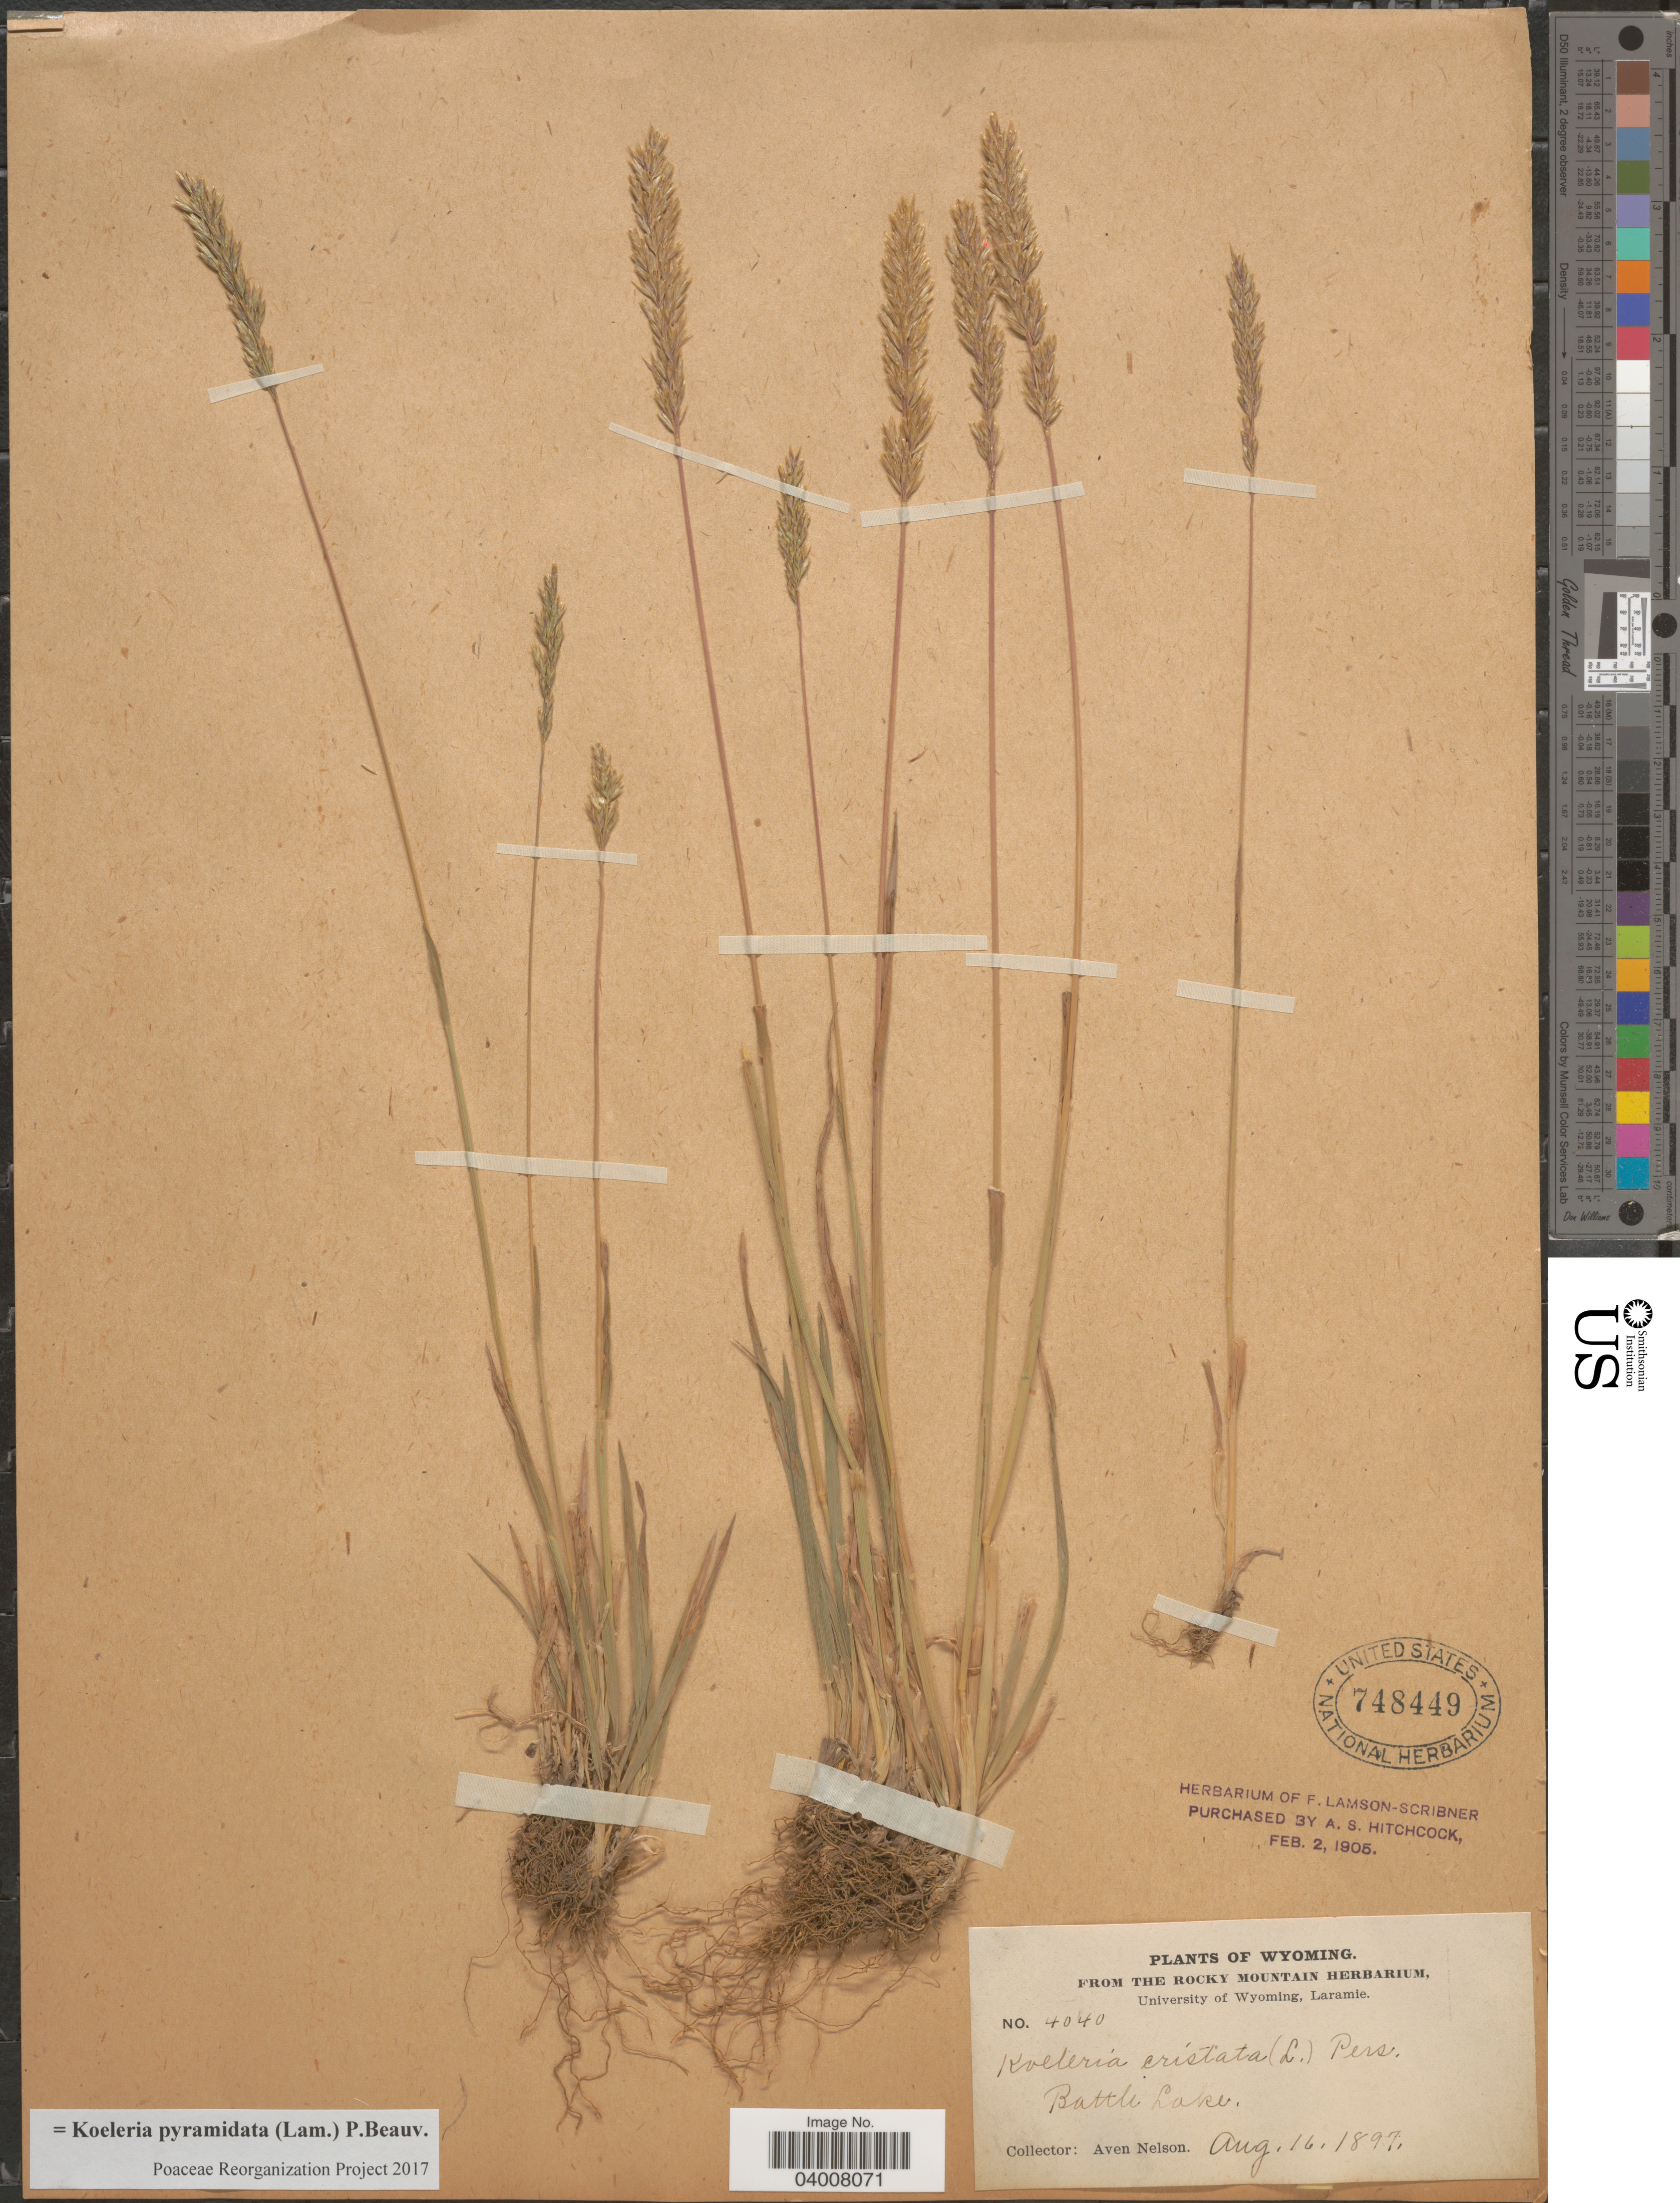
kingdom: Plantae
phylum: Tracheophyta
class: Liliopsida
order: Poales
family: Poaceae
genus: Koeleria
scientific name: Koeleria pyramidata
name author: (Lam.) P. Beauv.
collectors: A. Nelson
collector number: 4040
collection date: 1897-08-16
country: United States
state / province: Wyoming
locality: Battle Lake.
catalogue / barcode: US 748449